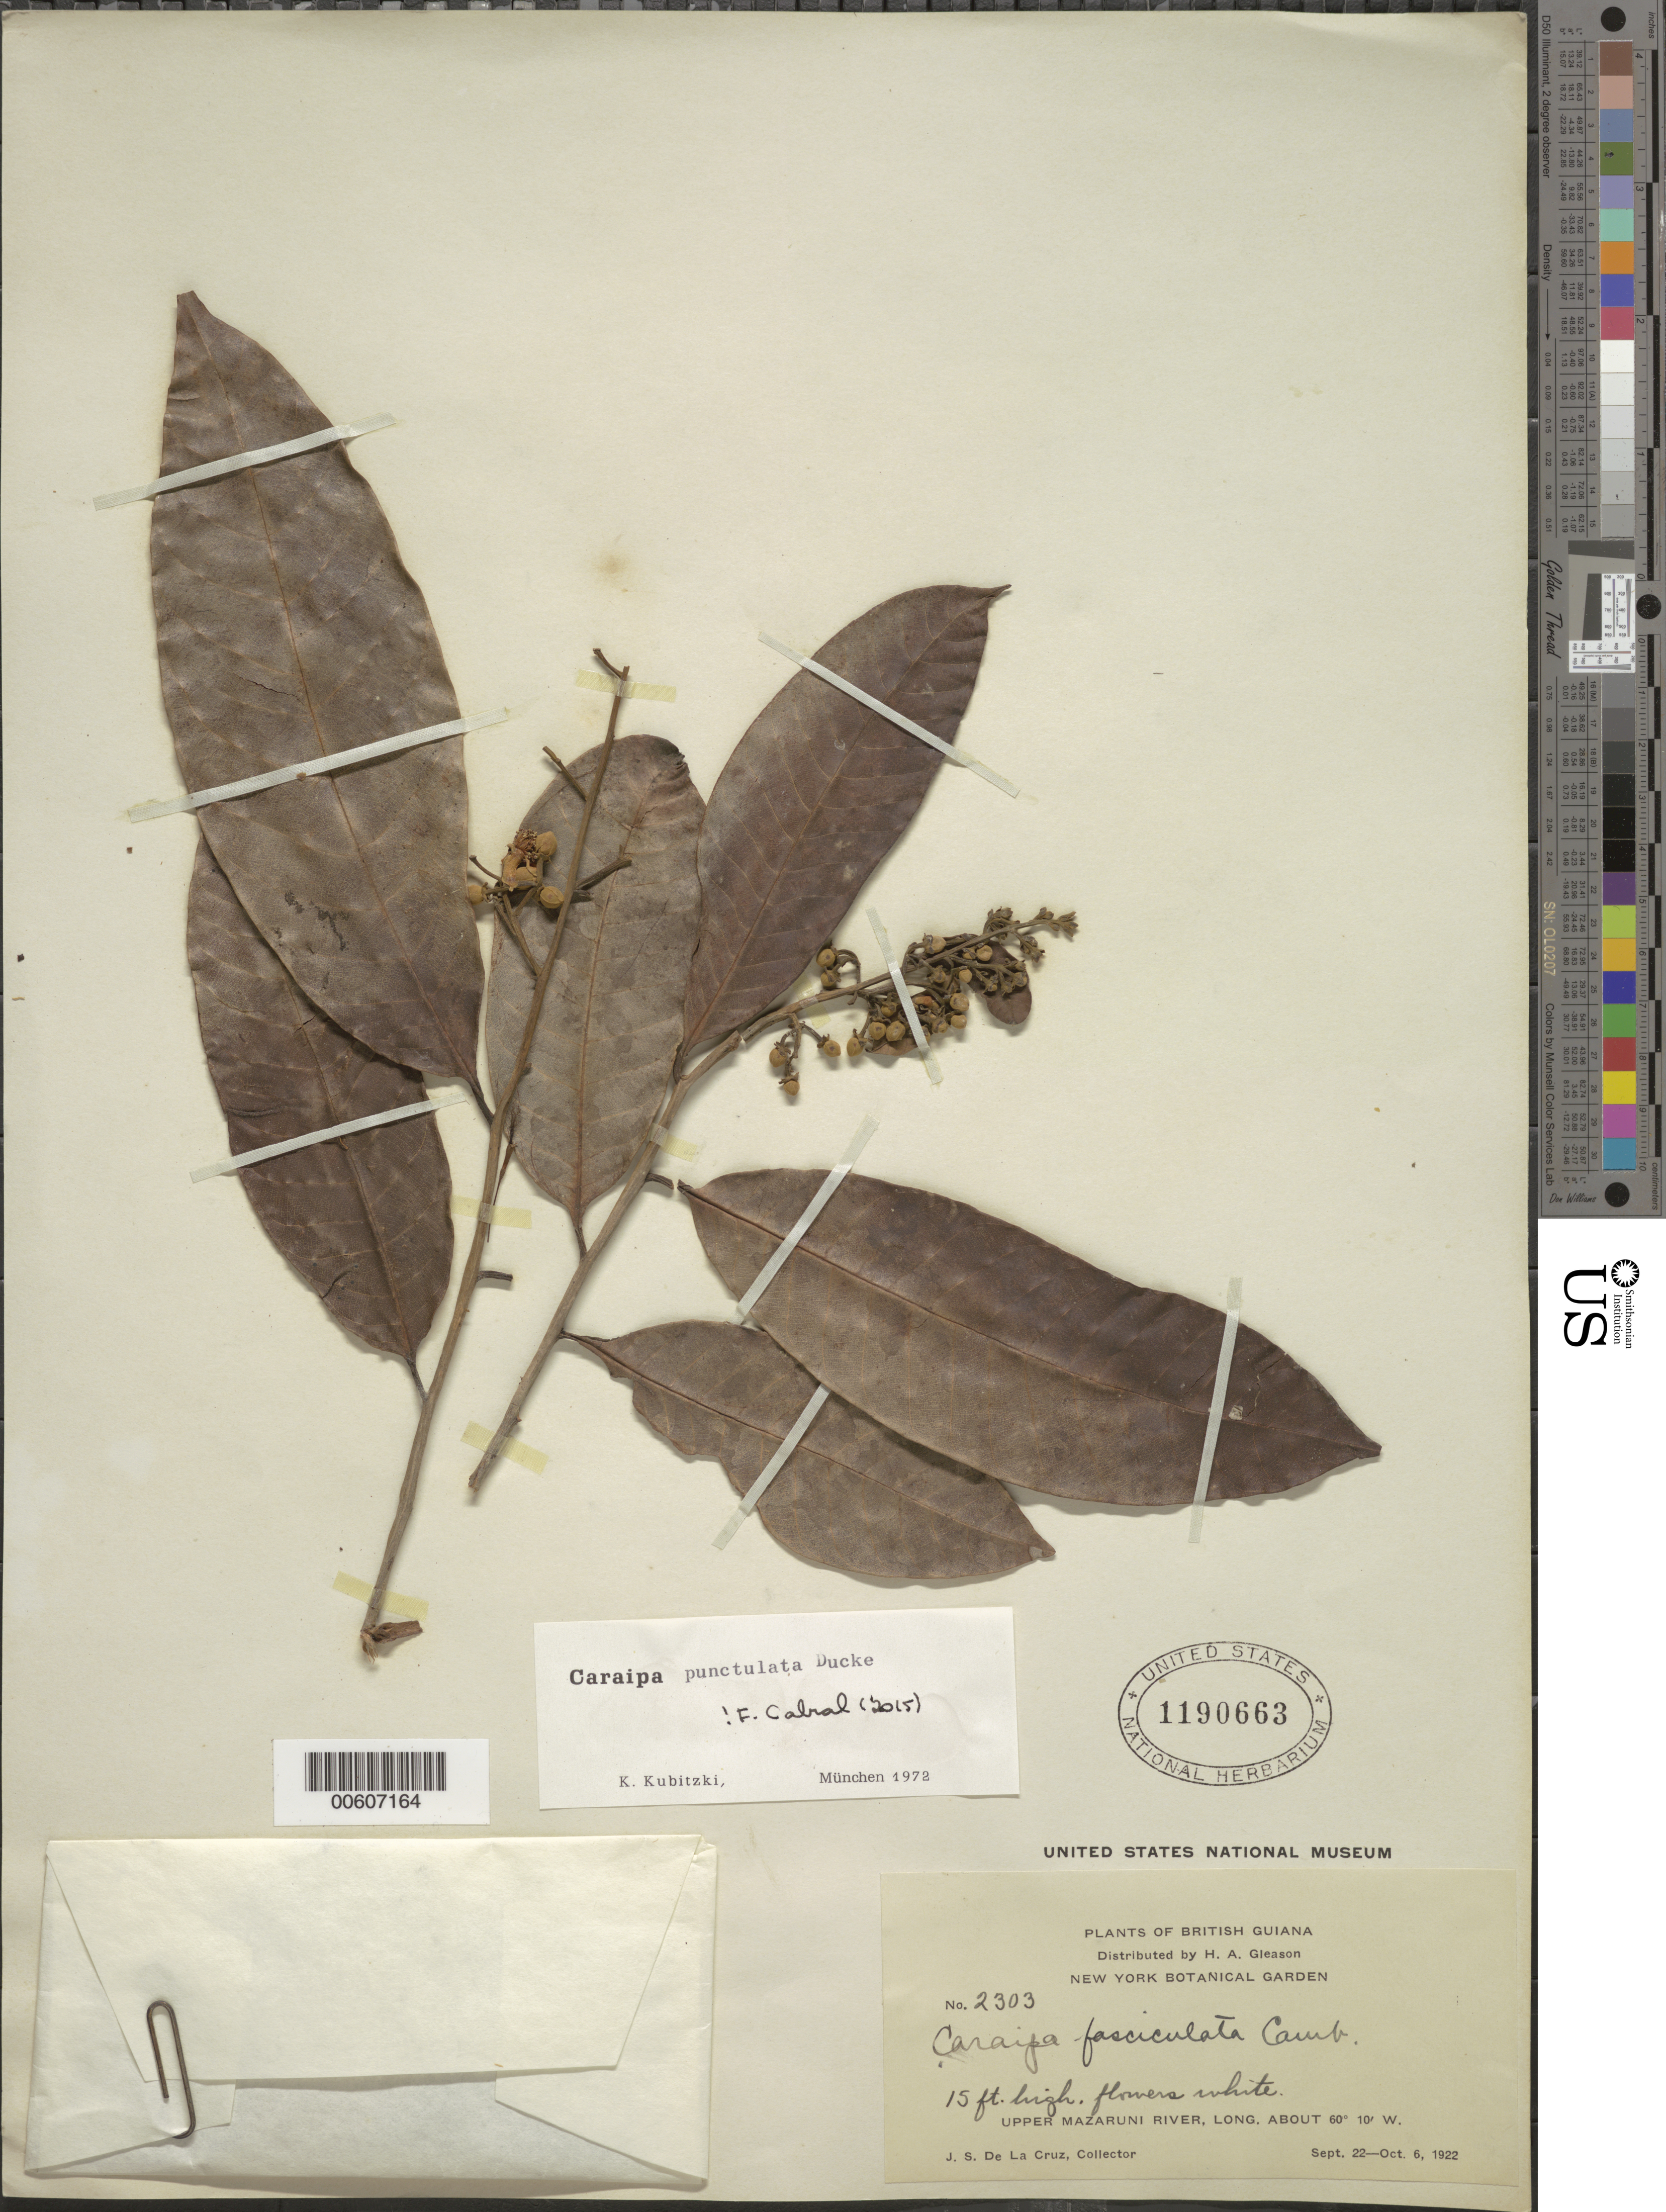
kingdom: Plantae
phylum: Tracheophyta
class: Magnoliopsida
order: Malpighiales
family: Calophyllaceae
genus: Caraipa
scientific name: Caraipa punctulata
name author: Ducke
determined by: Kubitzki, Klaus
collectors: J. S. de la Cruz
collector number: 2303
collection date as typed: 22-Sep-22 to 6-Oct-22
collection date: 1922-09-22/1922-10-06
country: Guyana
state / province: Cuyuni-Mazaruni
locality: Upper Mazaruni R.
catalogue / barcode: US 1190663